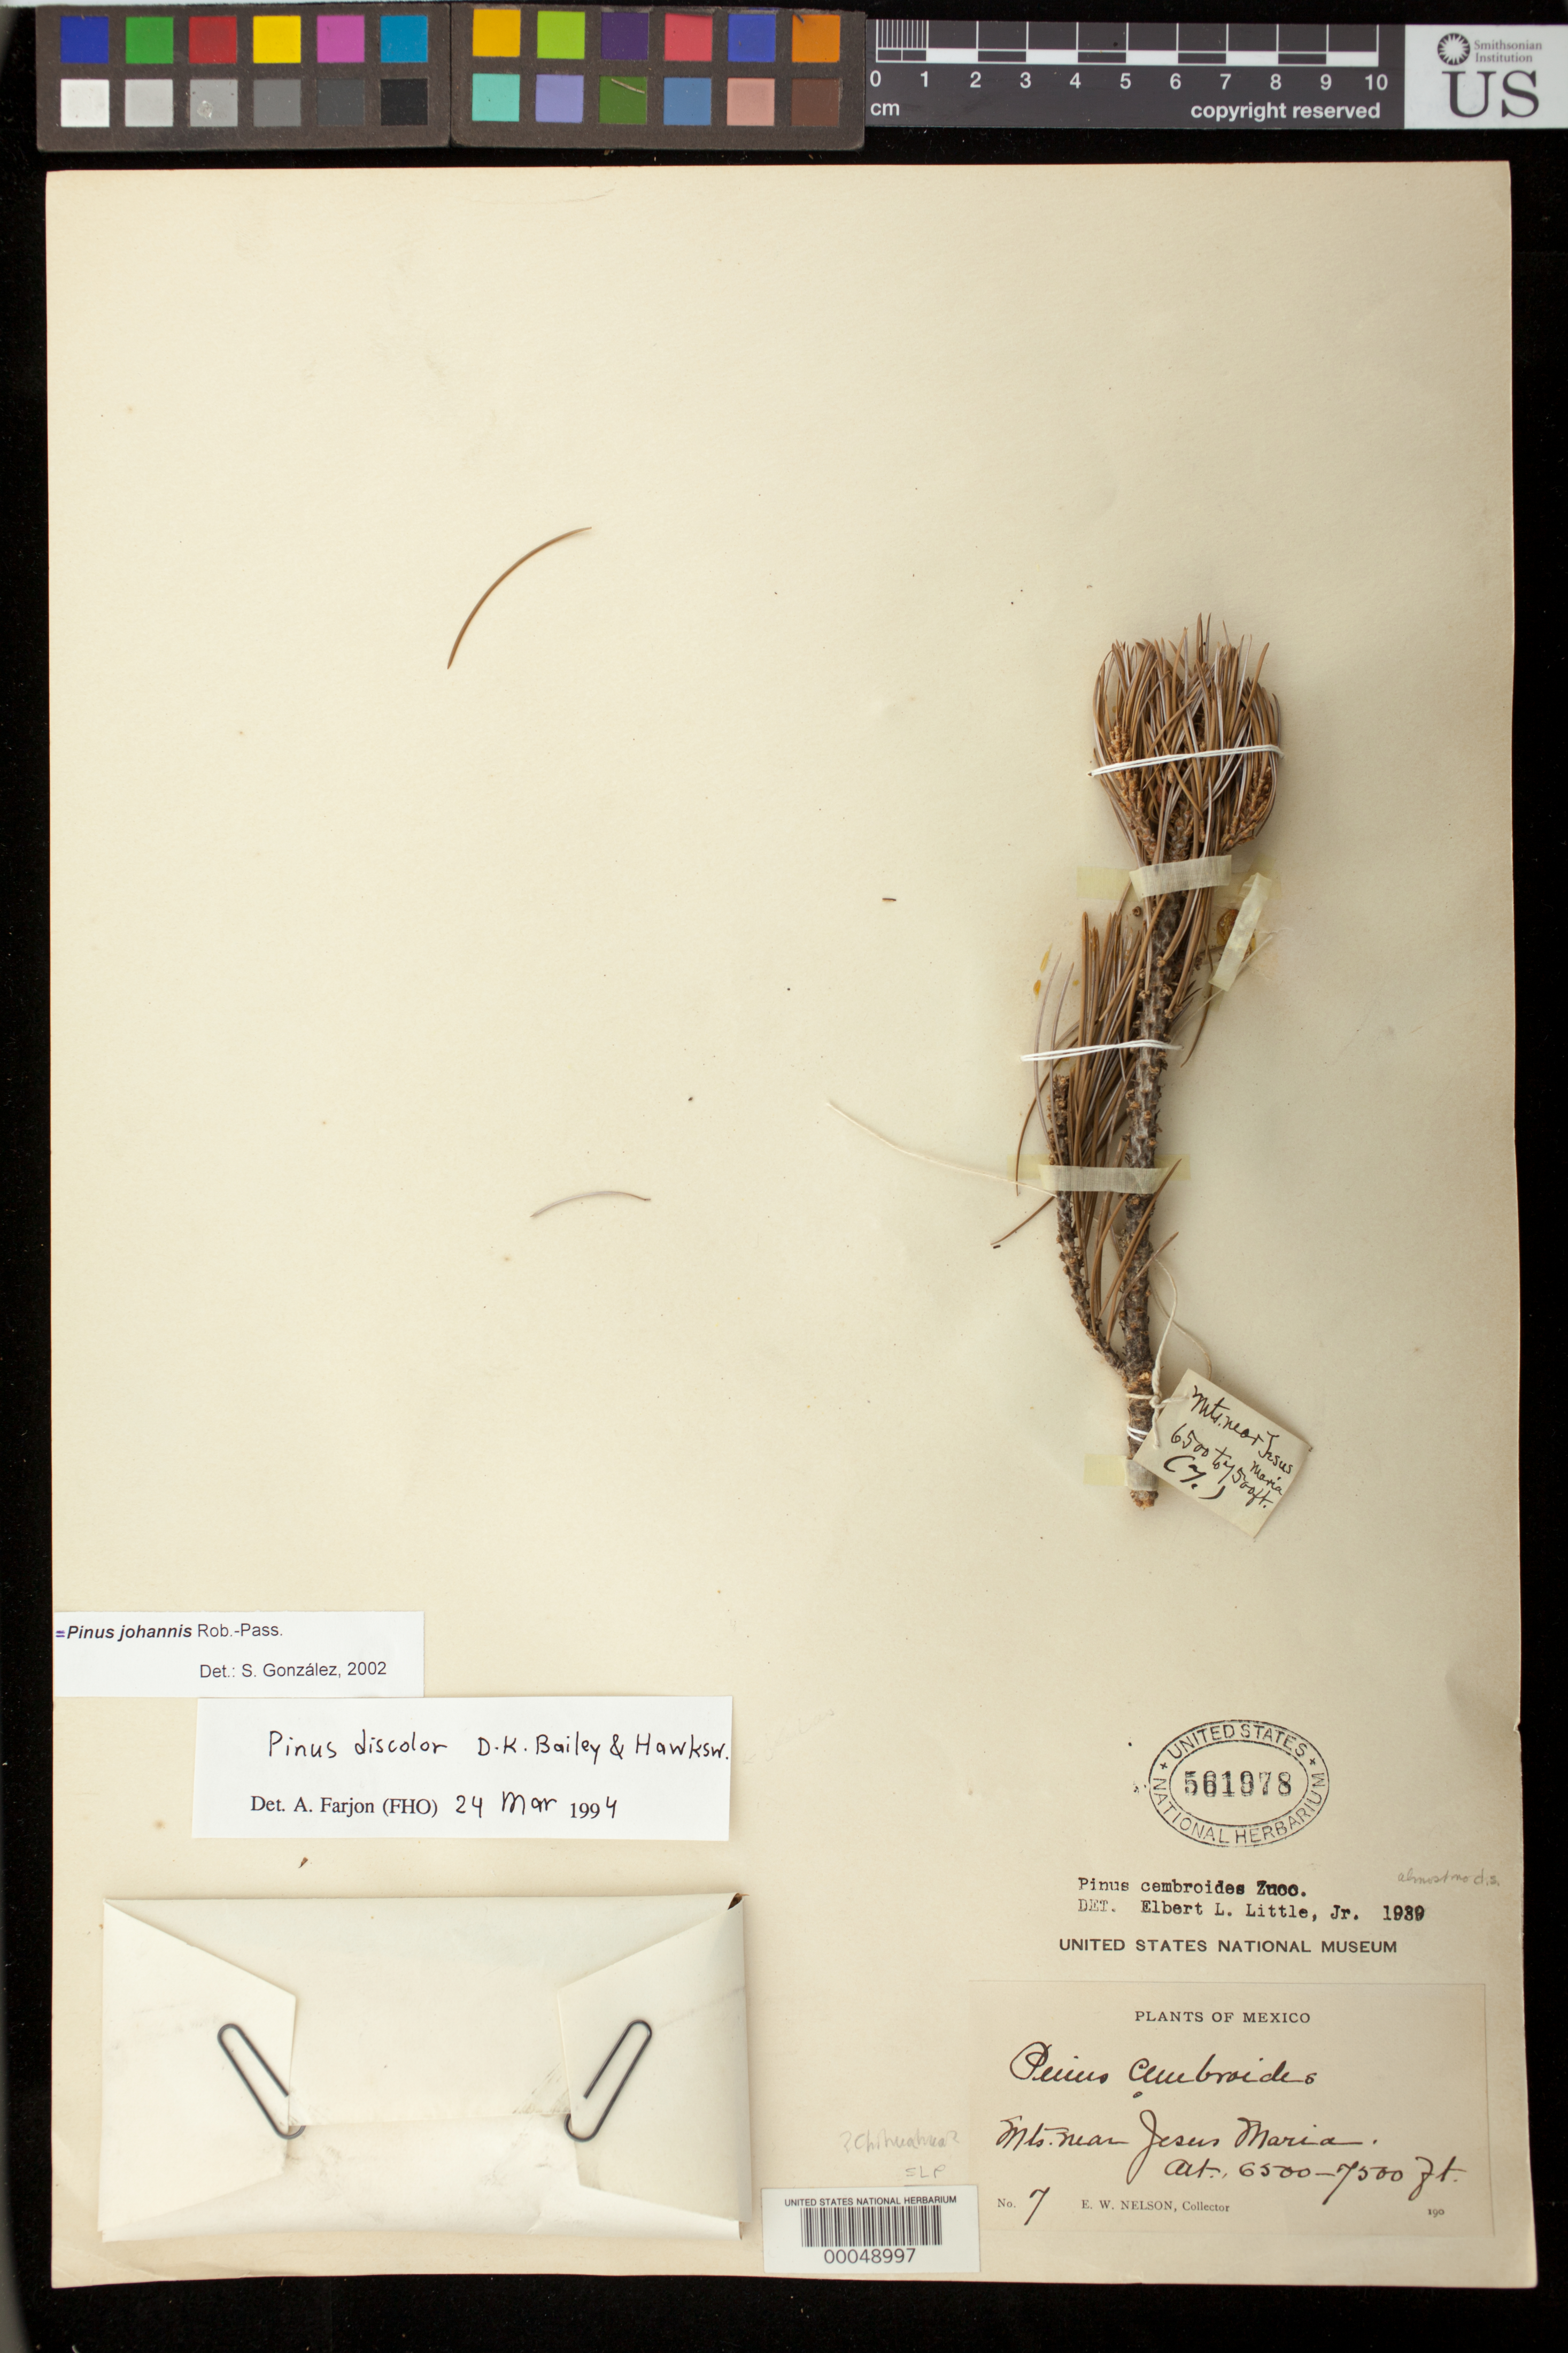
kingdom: Plantae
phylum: Tracheophyta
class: Pinopsida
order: Pinales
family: Pinaceae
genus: Pinus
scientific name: Pinus johannis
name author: M.-F. Robert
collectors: E. W. Nelson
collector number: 7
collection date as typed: s.d.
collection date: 1901/1909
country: Mexico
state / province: San Luis Potosi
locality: Mountains near Jesus Maria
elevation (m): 1981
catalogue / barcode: US 561978